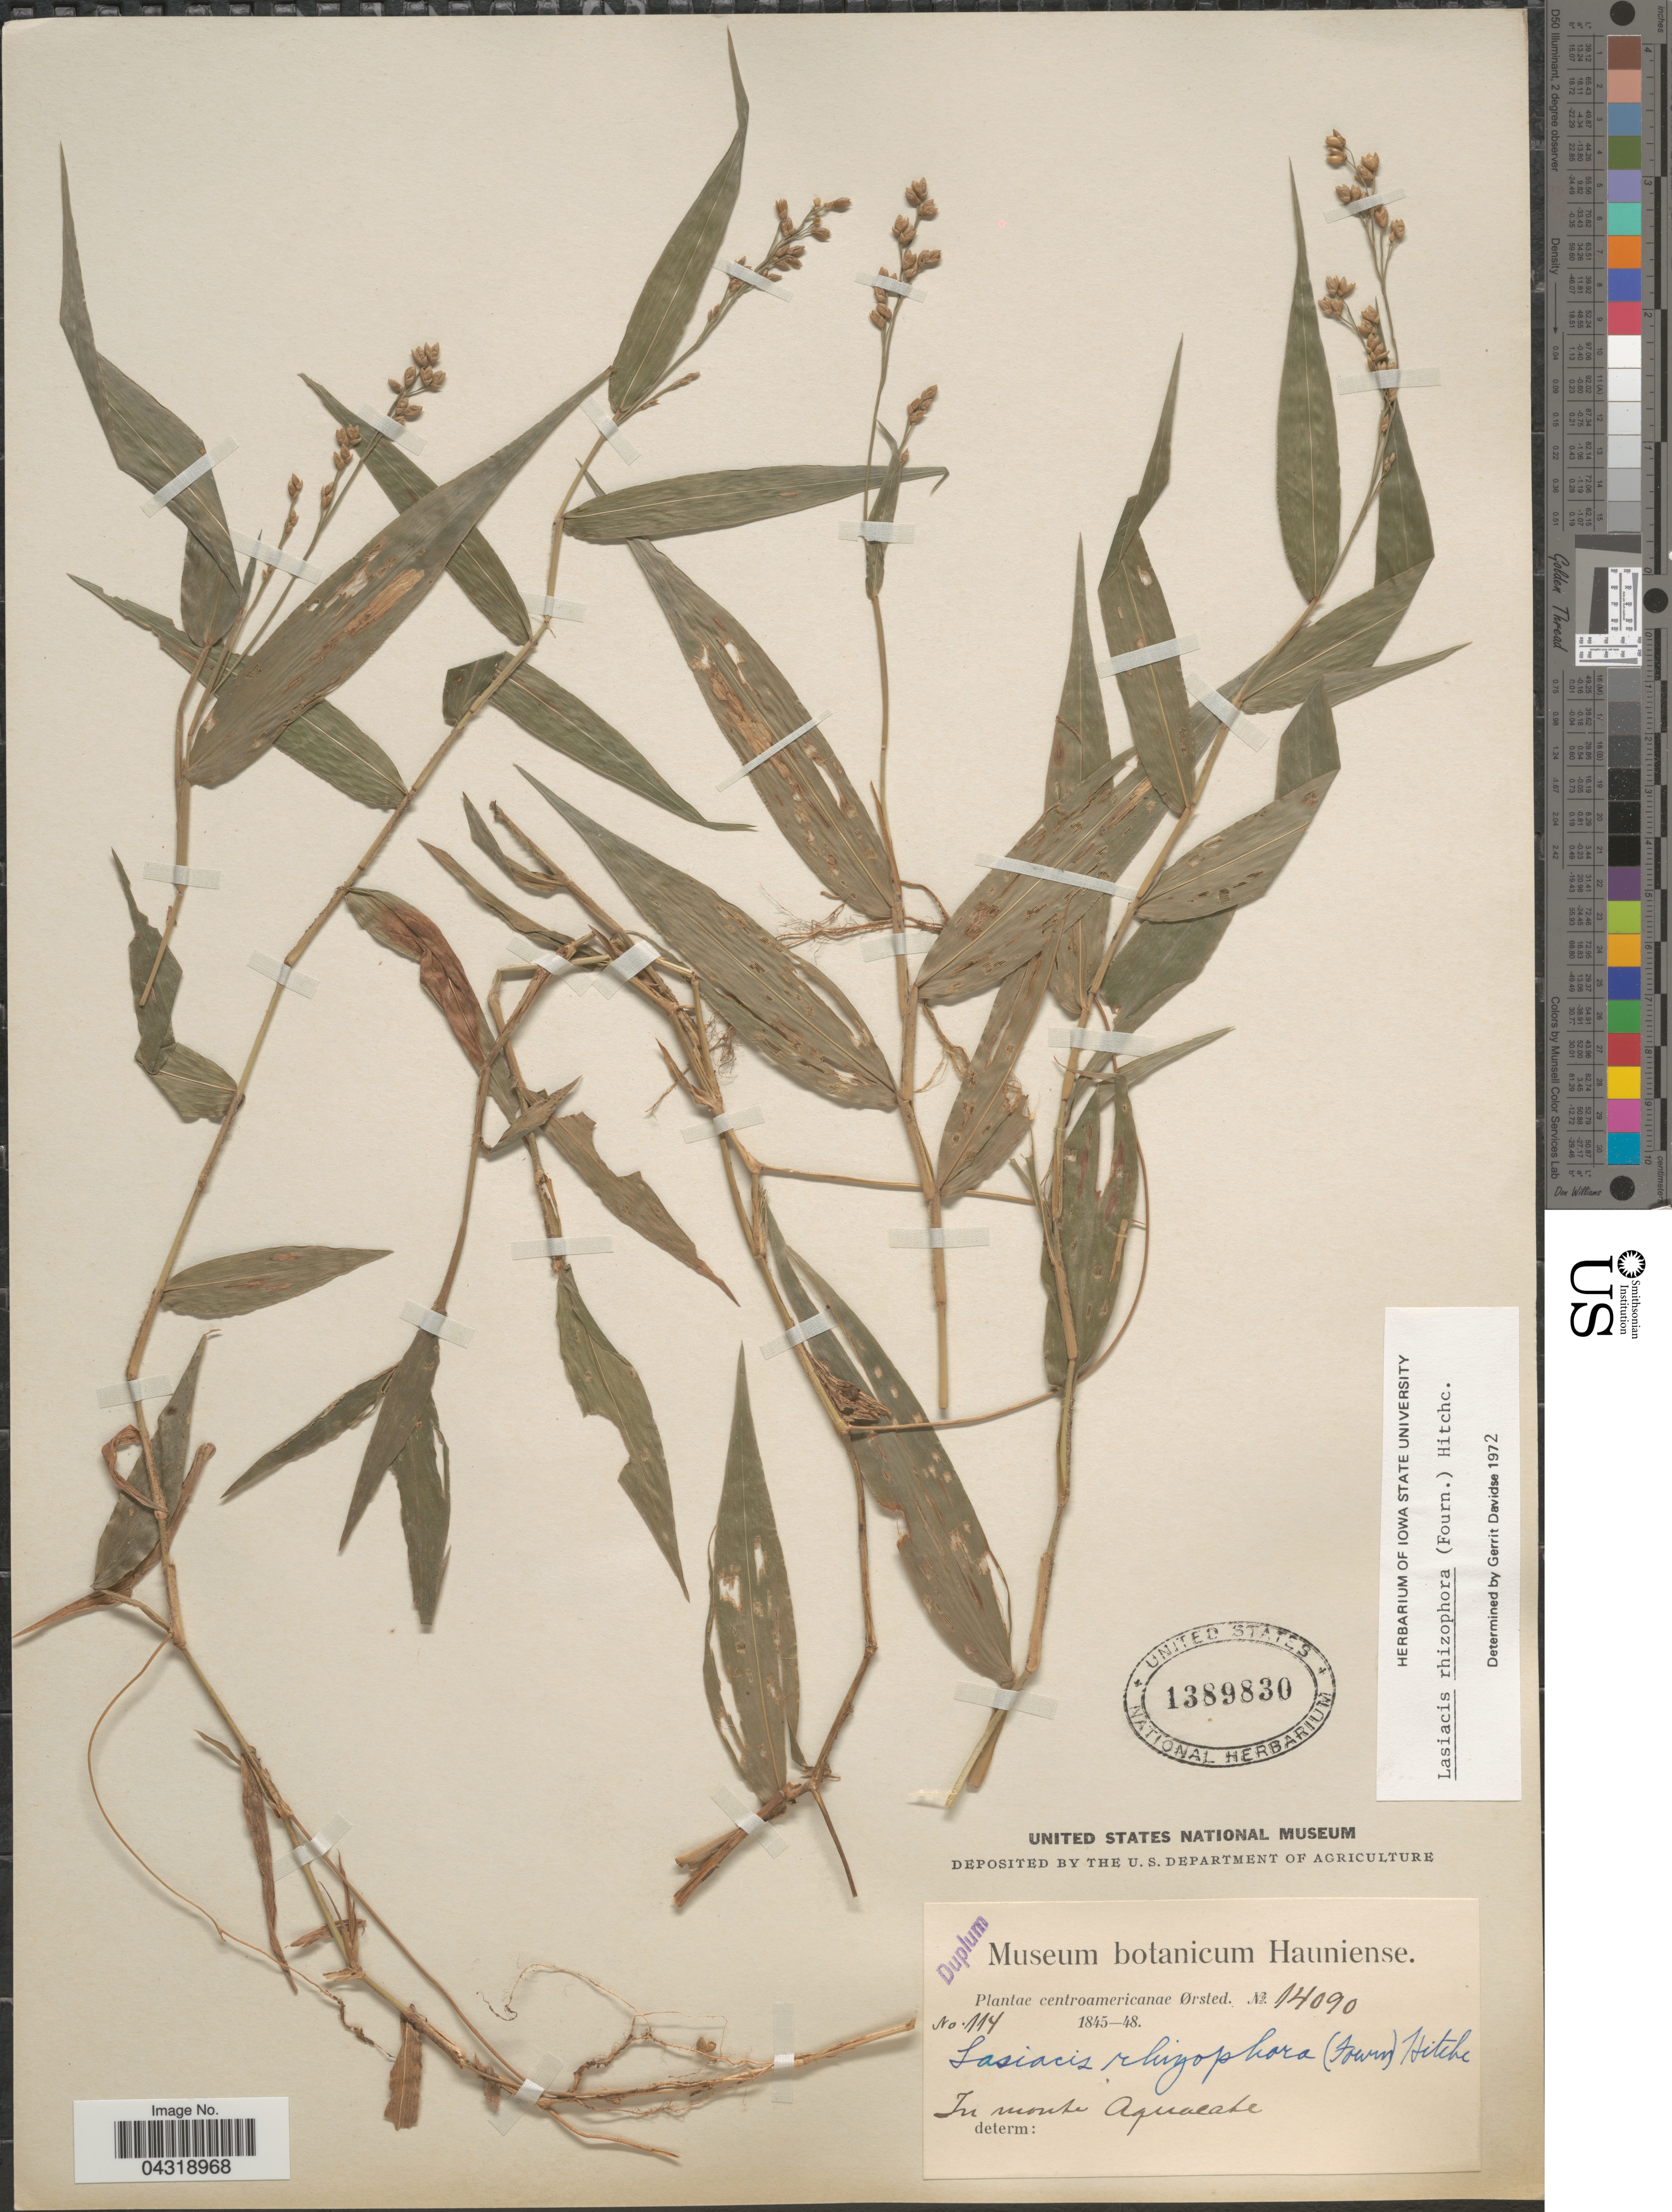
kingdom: Plantae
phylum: Tracheophyta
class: Liliopsida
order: Poales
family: Poaceae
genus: Lasiacis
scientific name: Lasiacis rhizophora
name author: (E. Fourn.) Hitchc.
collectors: Ørsted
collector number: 14090/114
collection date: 1845/1848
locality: Centroamericanae. In monti Aguacate.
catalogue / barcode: US 1389830